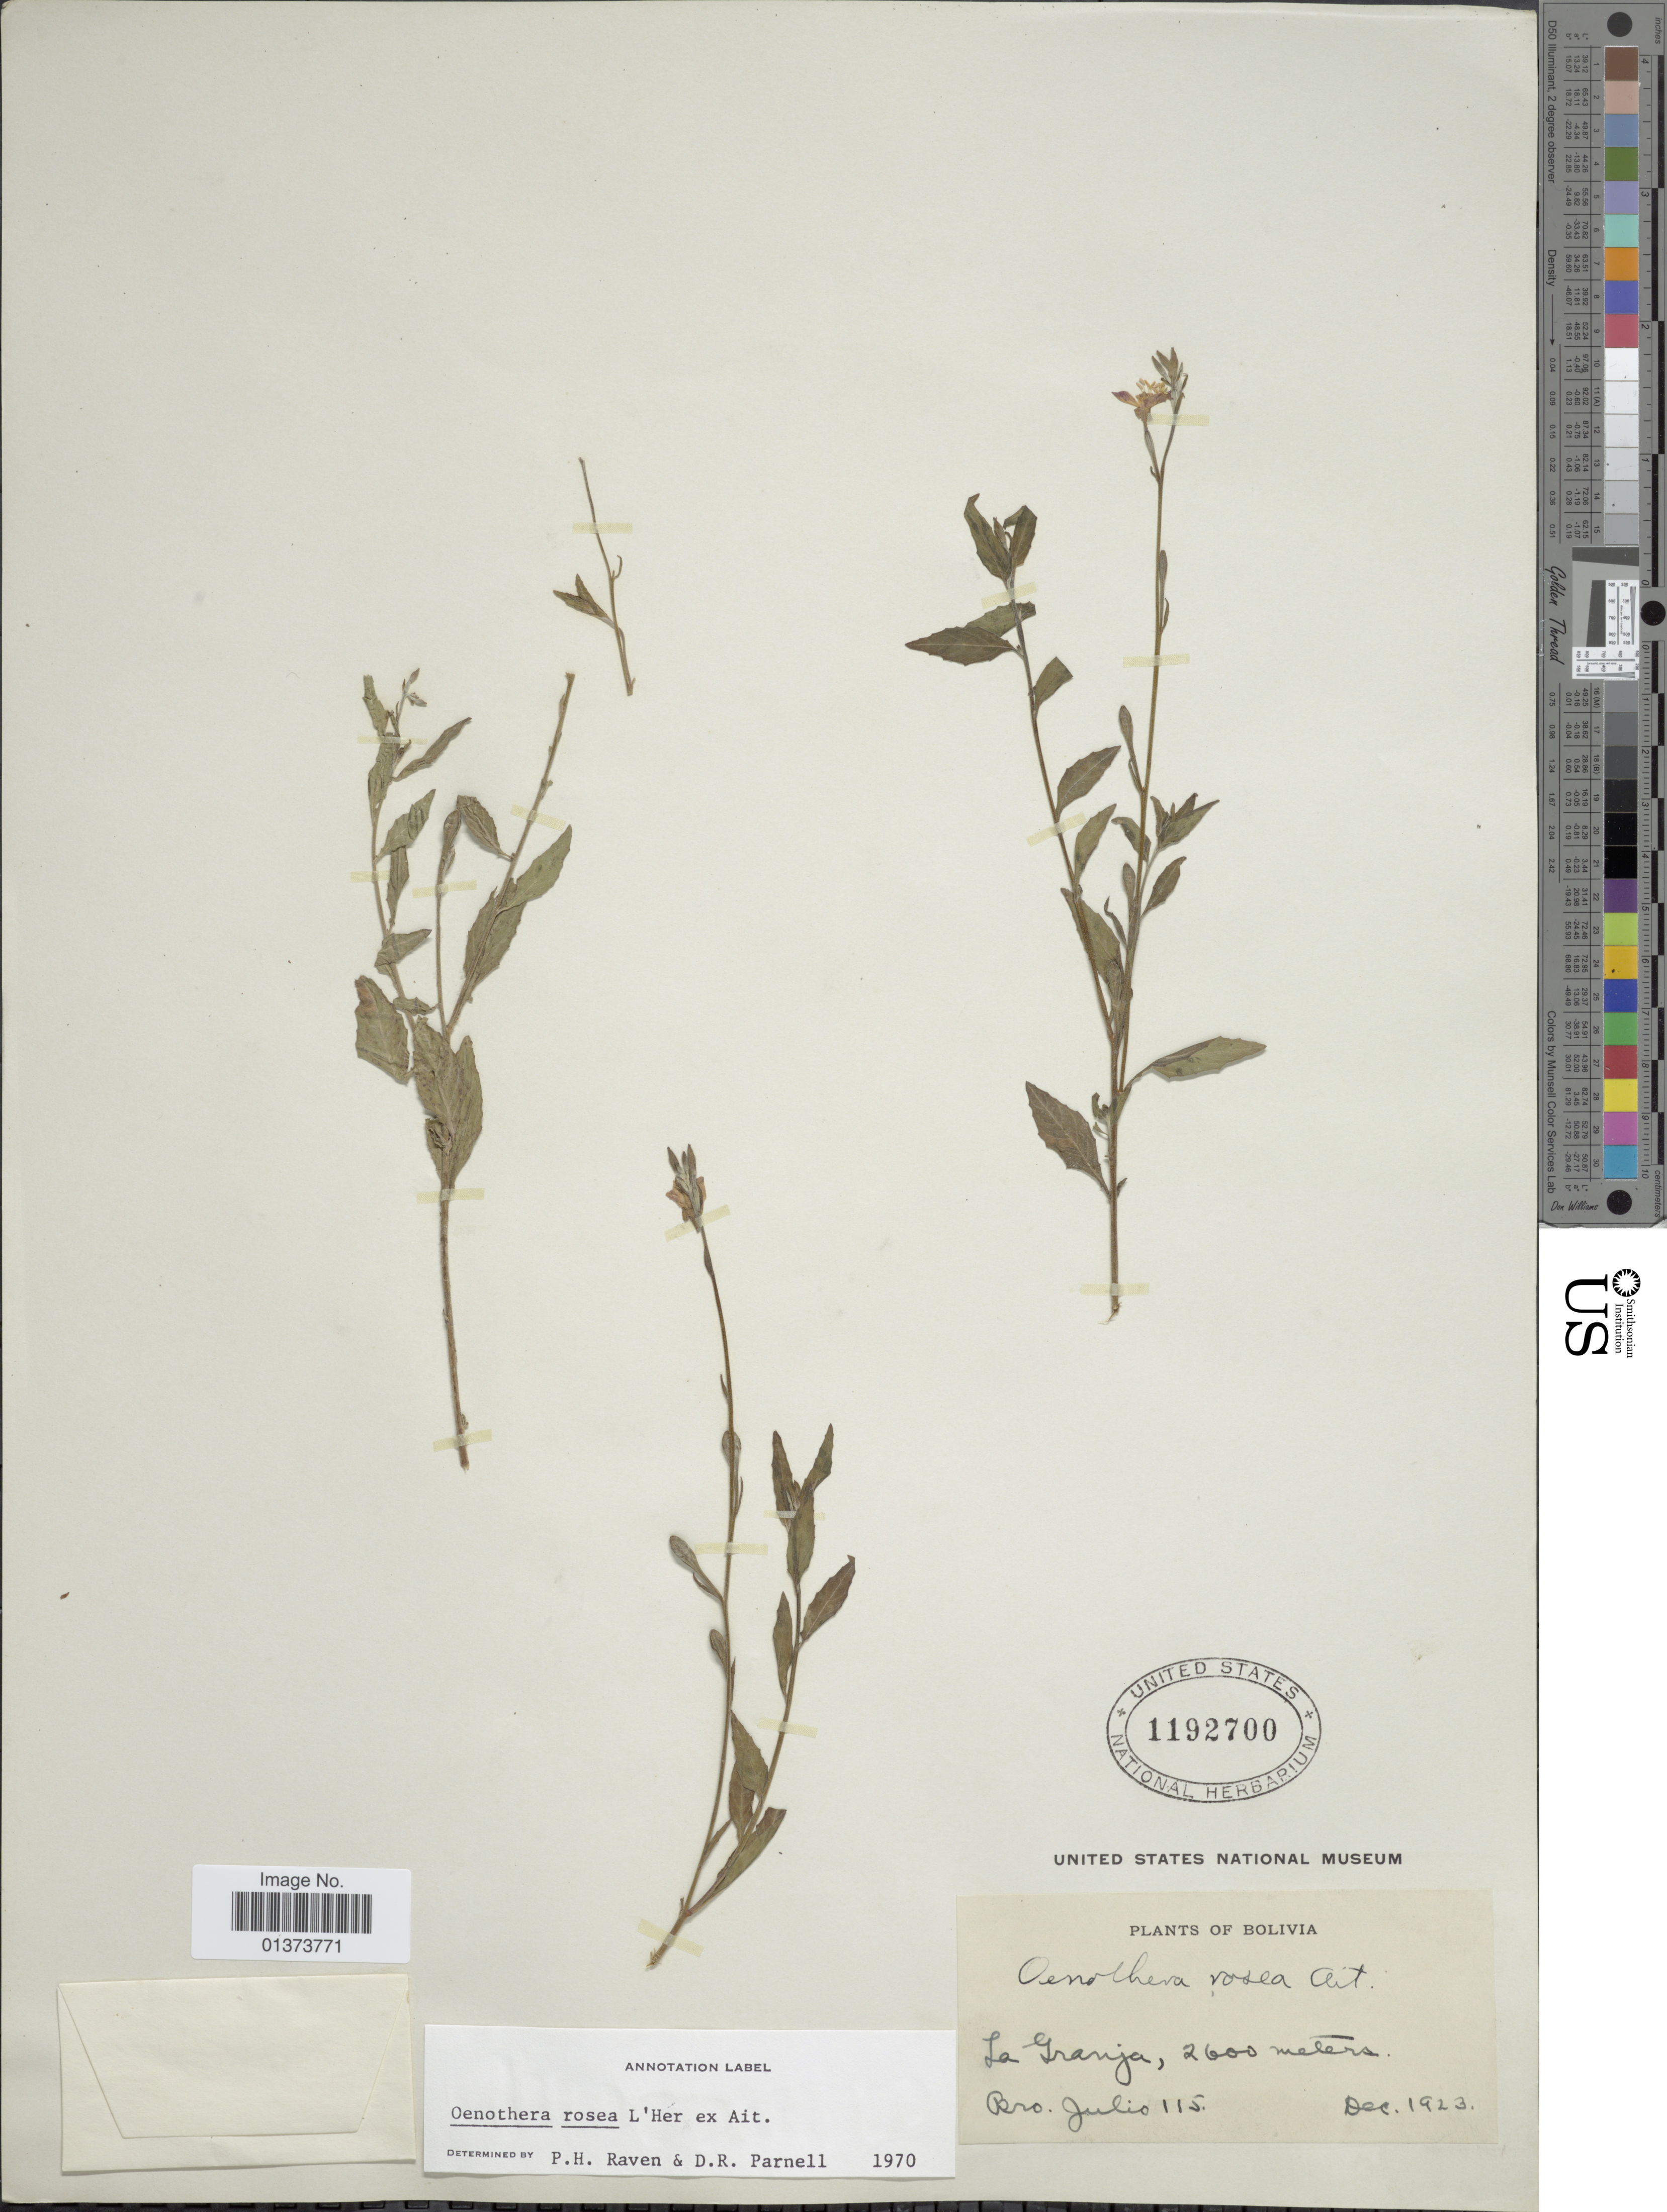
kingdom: Plantae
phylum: Tracheophyta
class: Magnoliopsida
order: Myrtales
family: Onagraceae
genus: Oenothera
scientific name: Oenothera rosea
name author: L'Hér. ex Aiton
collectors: Bro. Julio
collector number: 115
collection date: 1923-12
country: Bolivia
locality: La Granja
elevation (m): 2600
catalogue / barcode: US 1192700